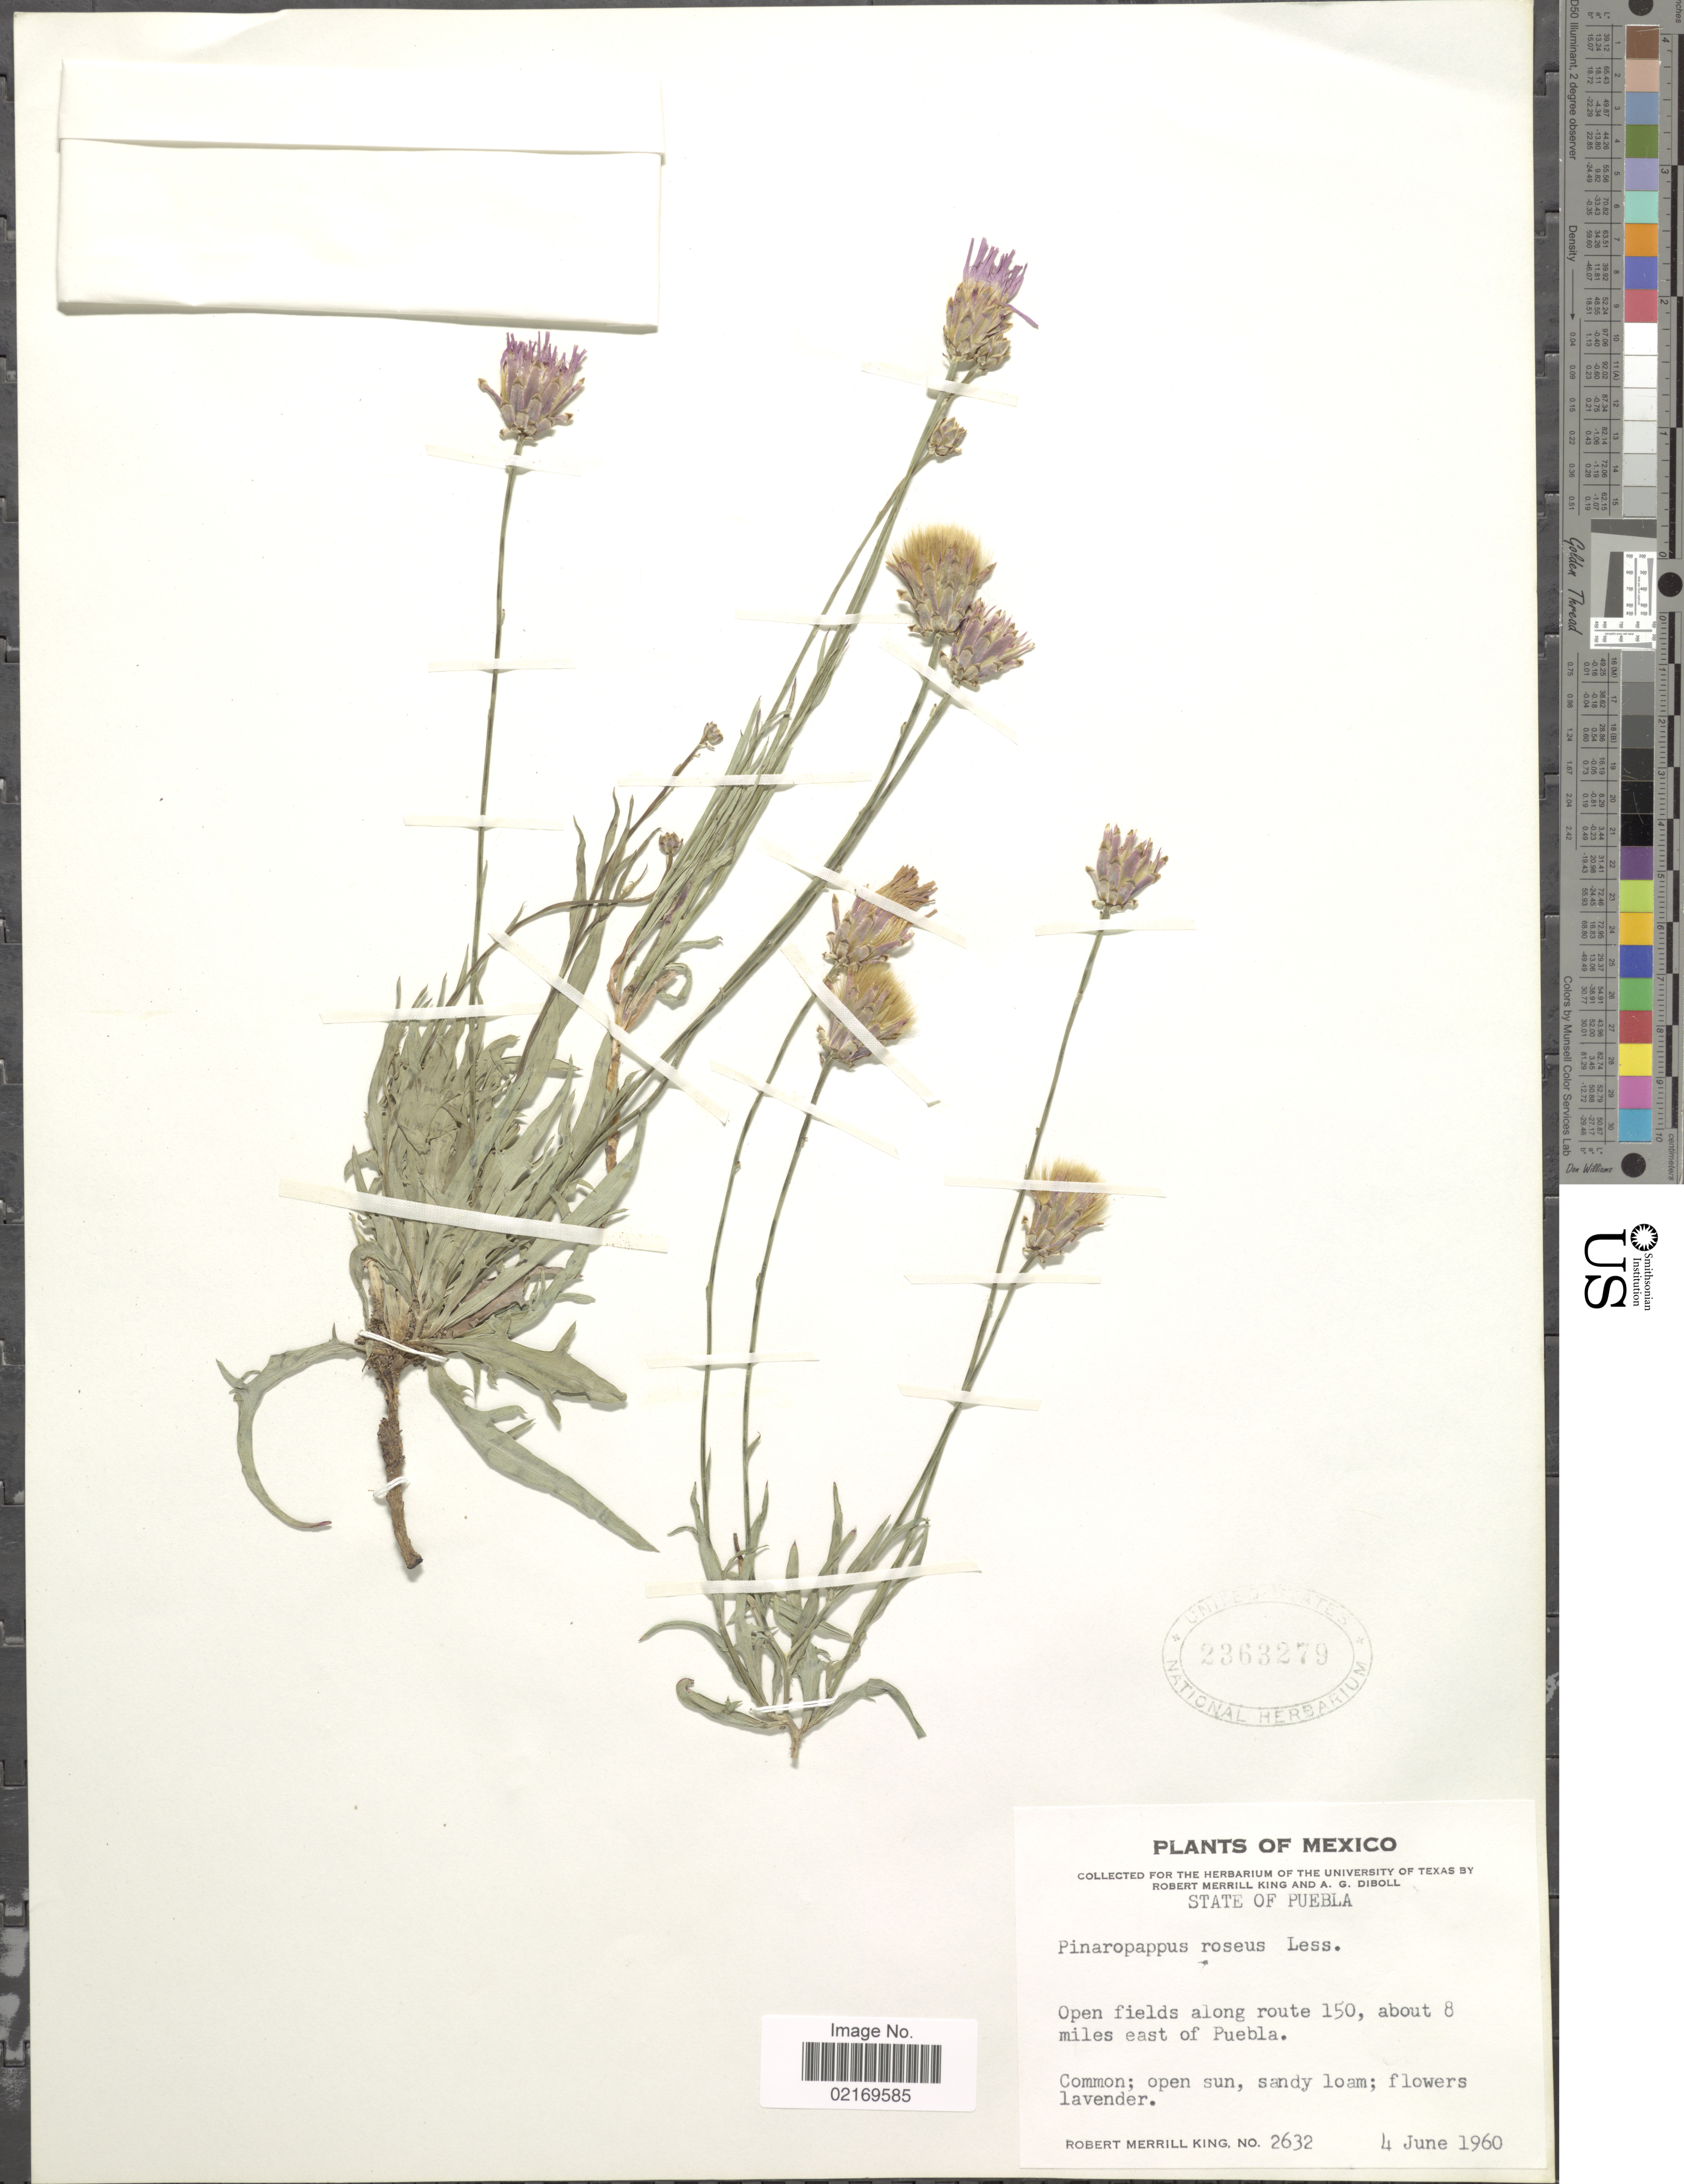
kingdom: Plantae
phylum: Tracheophyta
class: Magnoliopsida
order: Asterales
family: Asteraceae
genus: Pinaropappus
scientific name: Pinaropappus roseus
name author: Less.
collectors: R. M. King & A. Diboll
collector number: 2632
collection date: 1960-06-04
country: Mexico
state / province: Puebla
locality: Open fields along route 150, about 8 miles east of Puebla.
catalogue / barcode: US 2363279